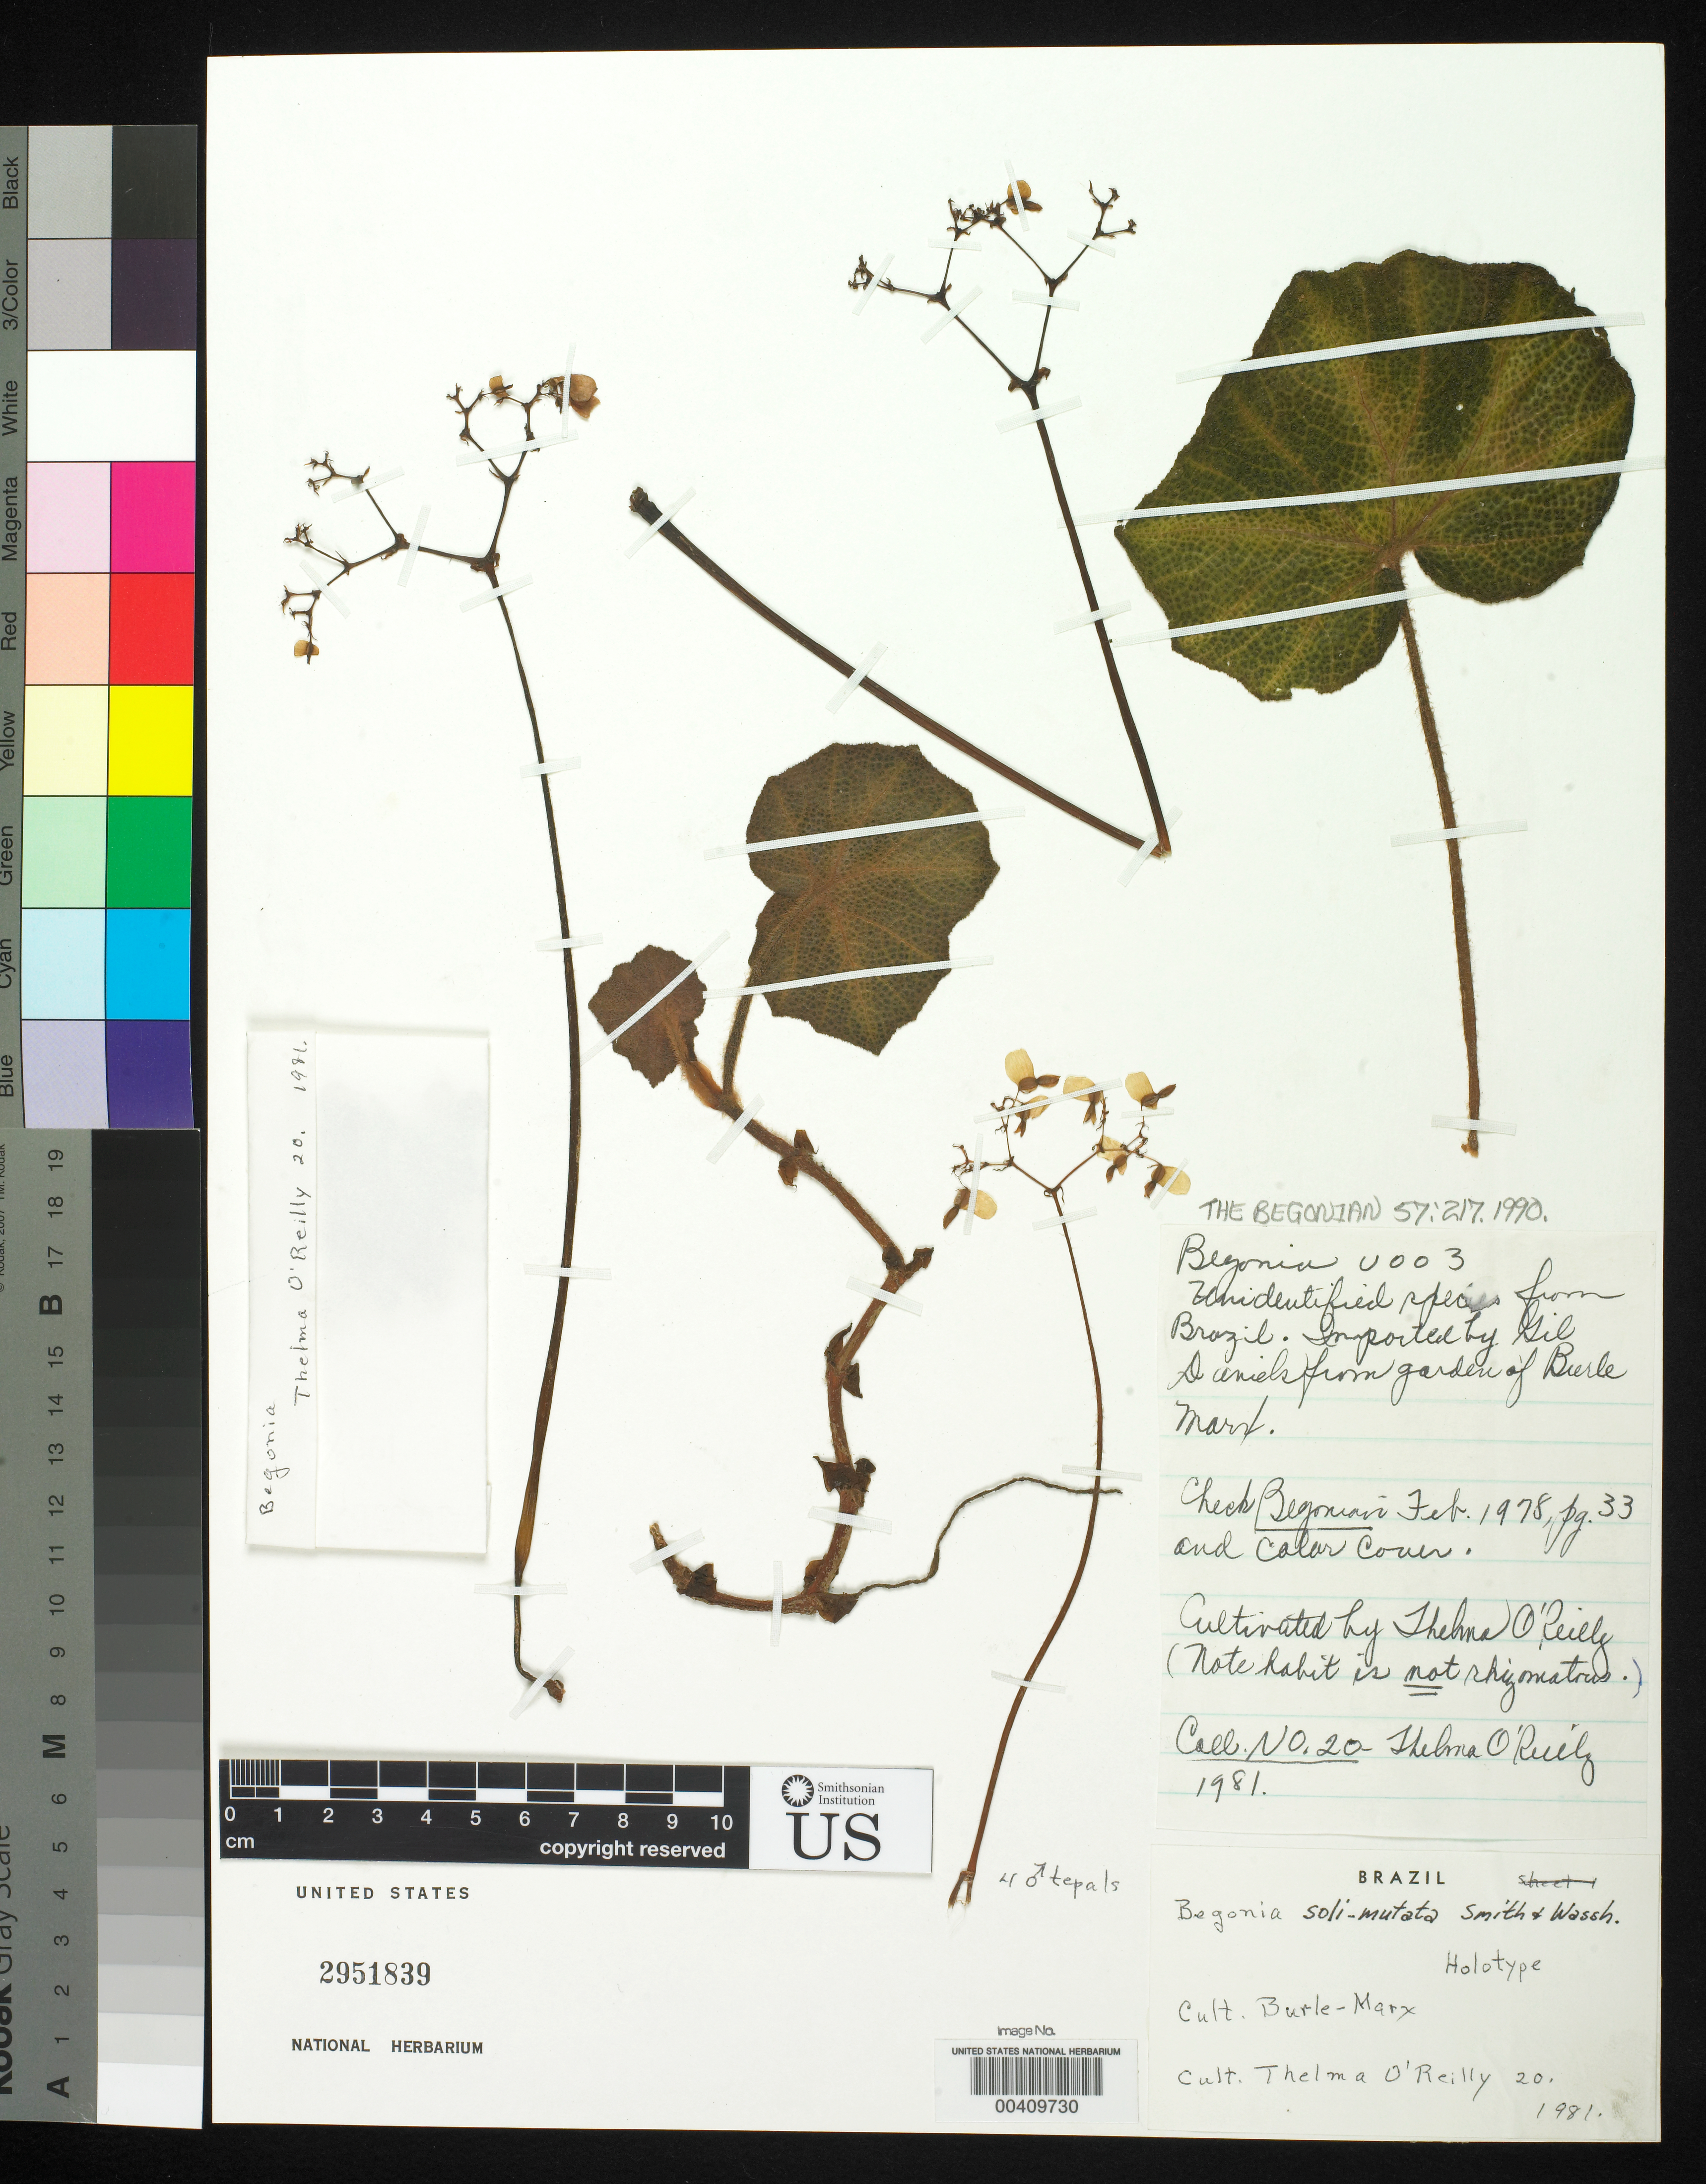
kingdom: Plantae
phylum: Tracheophyta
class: Magnoliopsida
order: Cucurbitales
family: Begoniaceae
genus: Begonia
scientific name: Begonia soli-mutata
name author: L.B. Sm. & Wassh.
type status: Holotype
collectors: T. O'Reilly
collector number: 20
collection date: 1981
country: Brazil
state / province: Minas Gerais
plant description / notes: Unidentified species from Brazil, imported by Gil Daniels from garden of Burle Marx. Check Begonian Feb. 1978, p. 33 and color cover. Cultivated by Thelma O'Reilly, Coll. no. 20, 1981.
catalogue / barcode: US 2951839